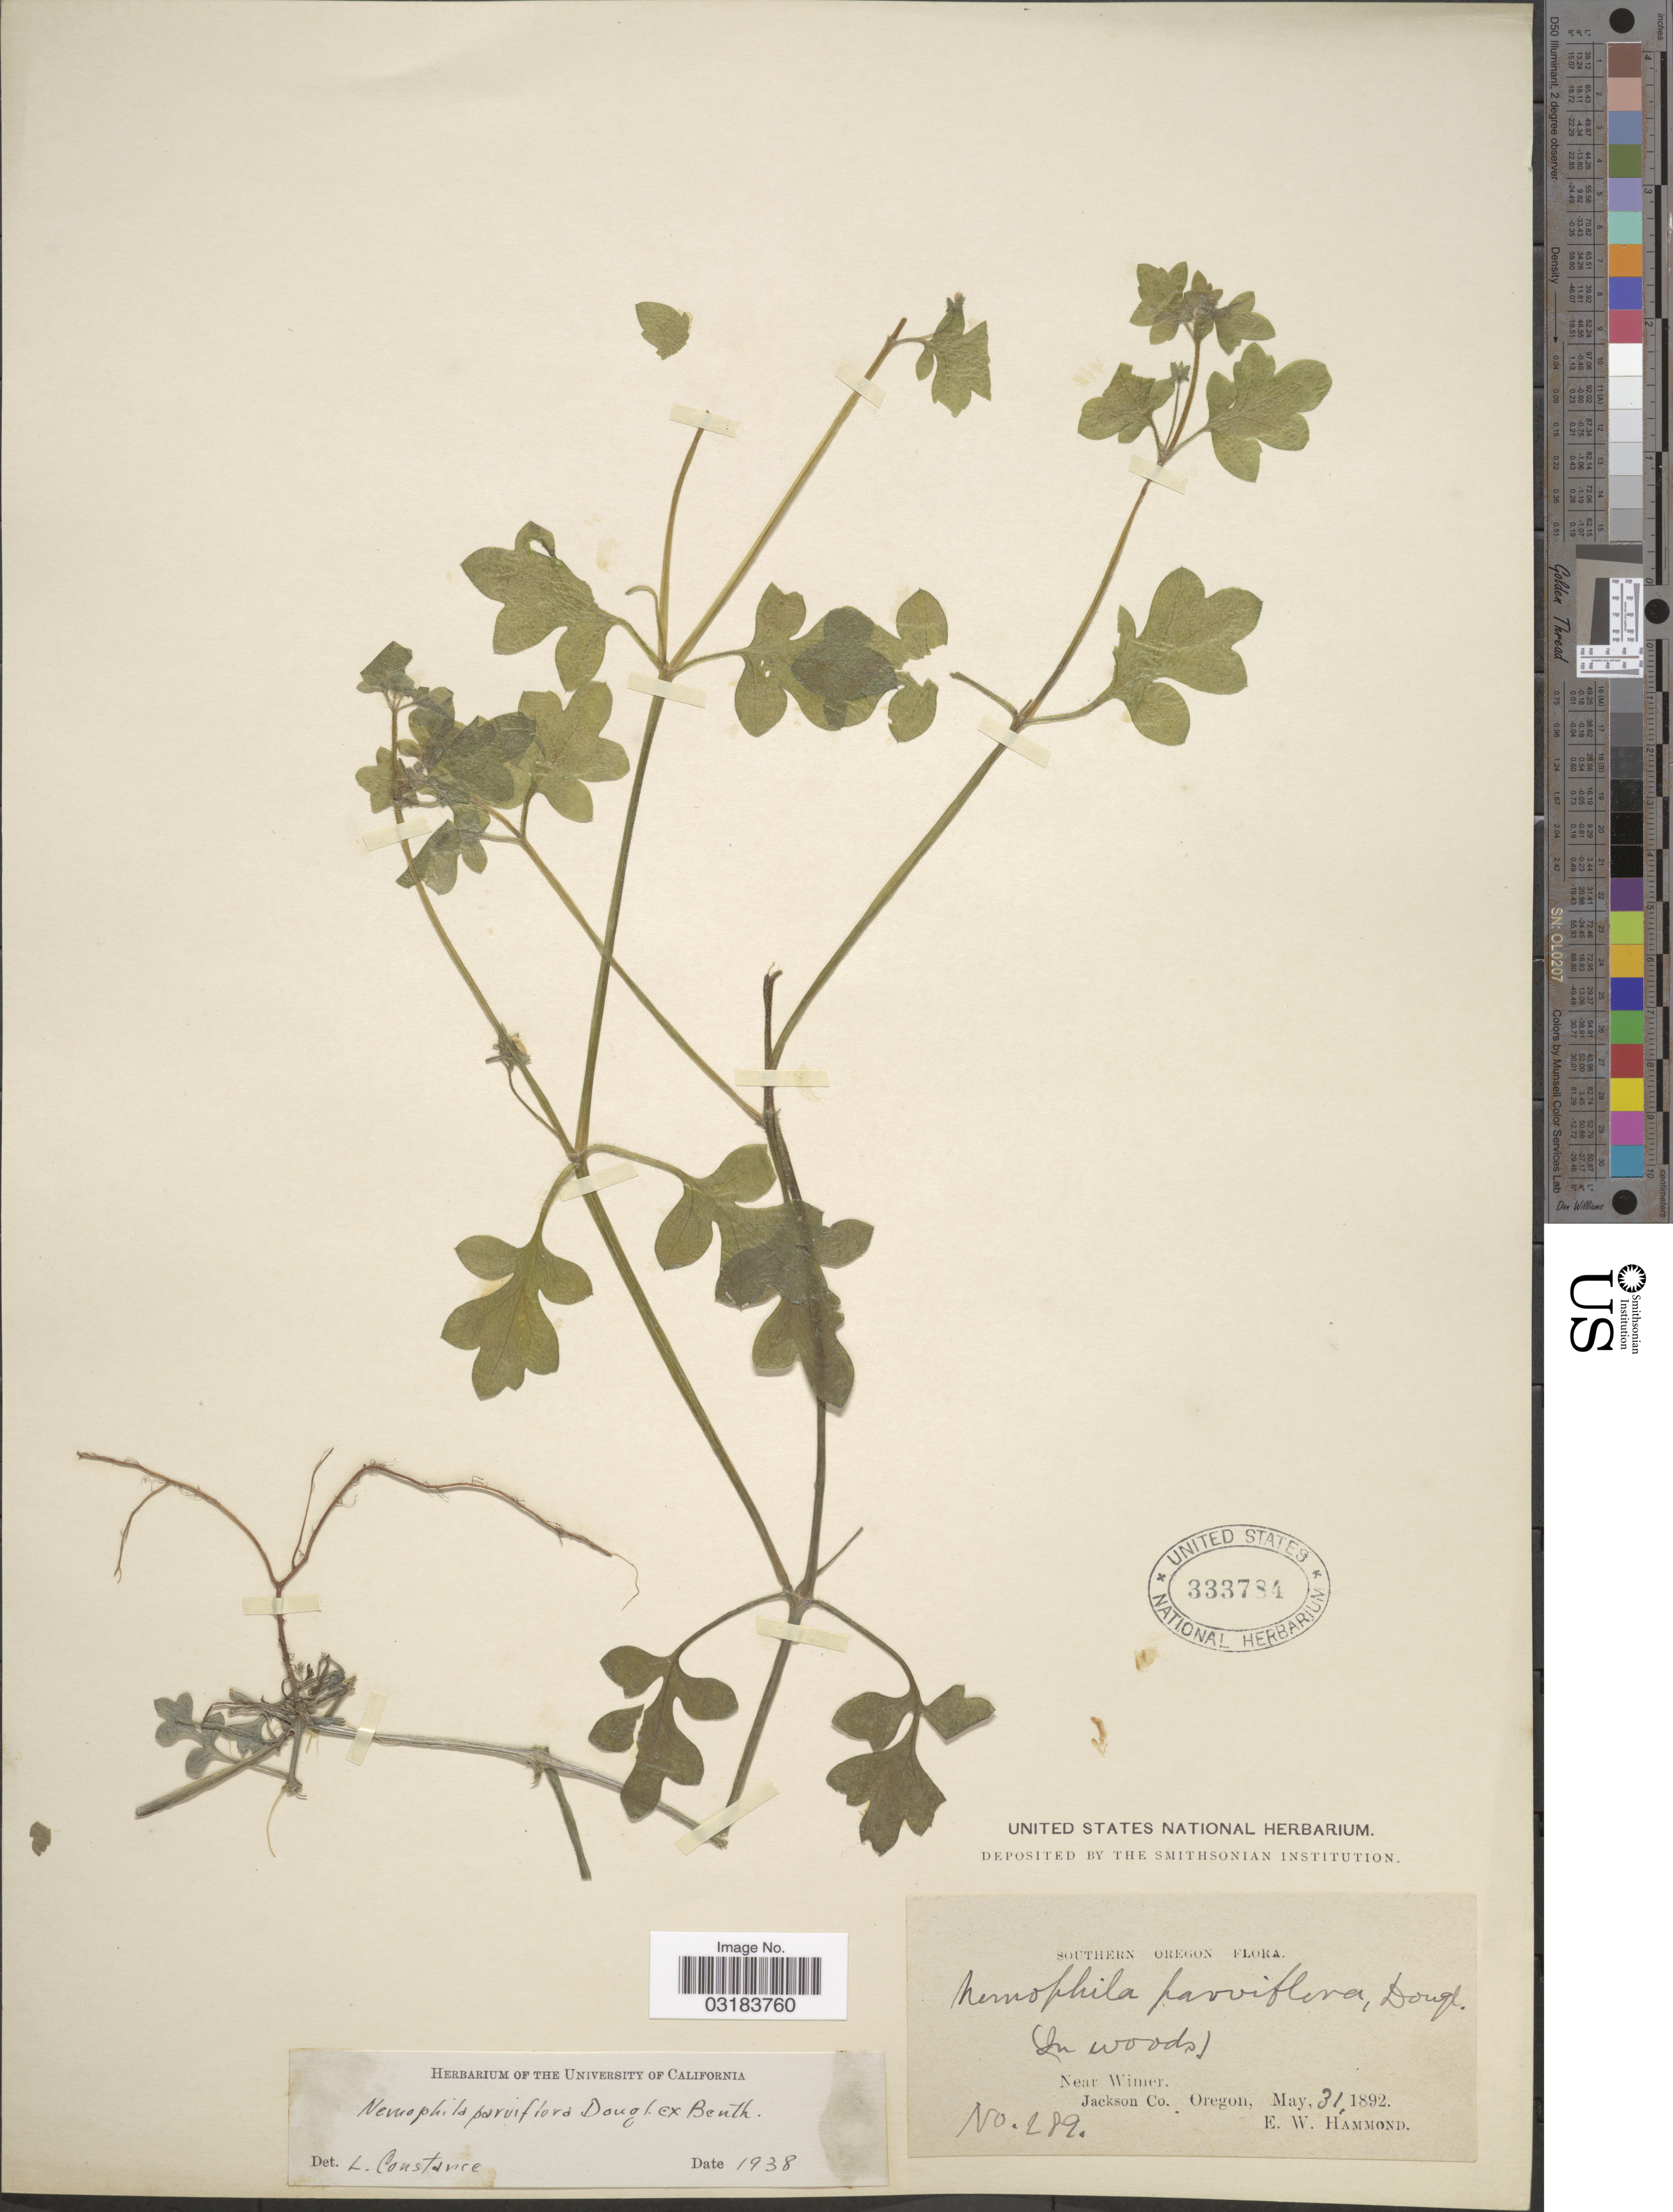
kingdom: Plantae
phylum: Tracheophyta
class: Magnoliopsida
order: Boraginales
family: Hydrophyllaceae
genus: Nemophila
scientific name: Nemophila parviflora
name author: Douglas ex Benth.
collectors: E. Hammond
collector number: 289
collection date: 1892-05-31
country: United States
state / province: Oregon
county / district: Jackson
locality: Southern Oregon. Near Wimer. Jackson Co.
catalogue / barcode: US 333784